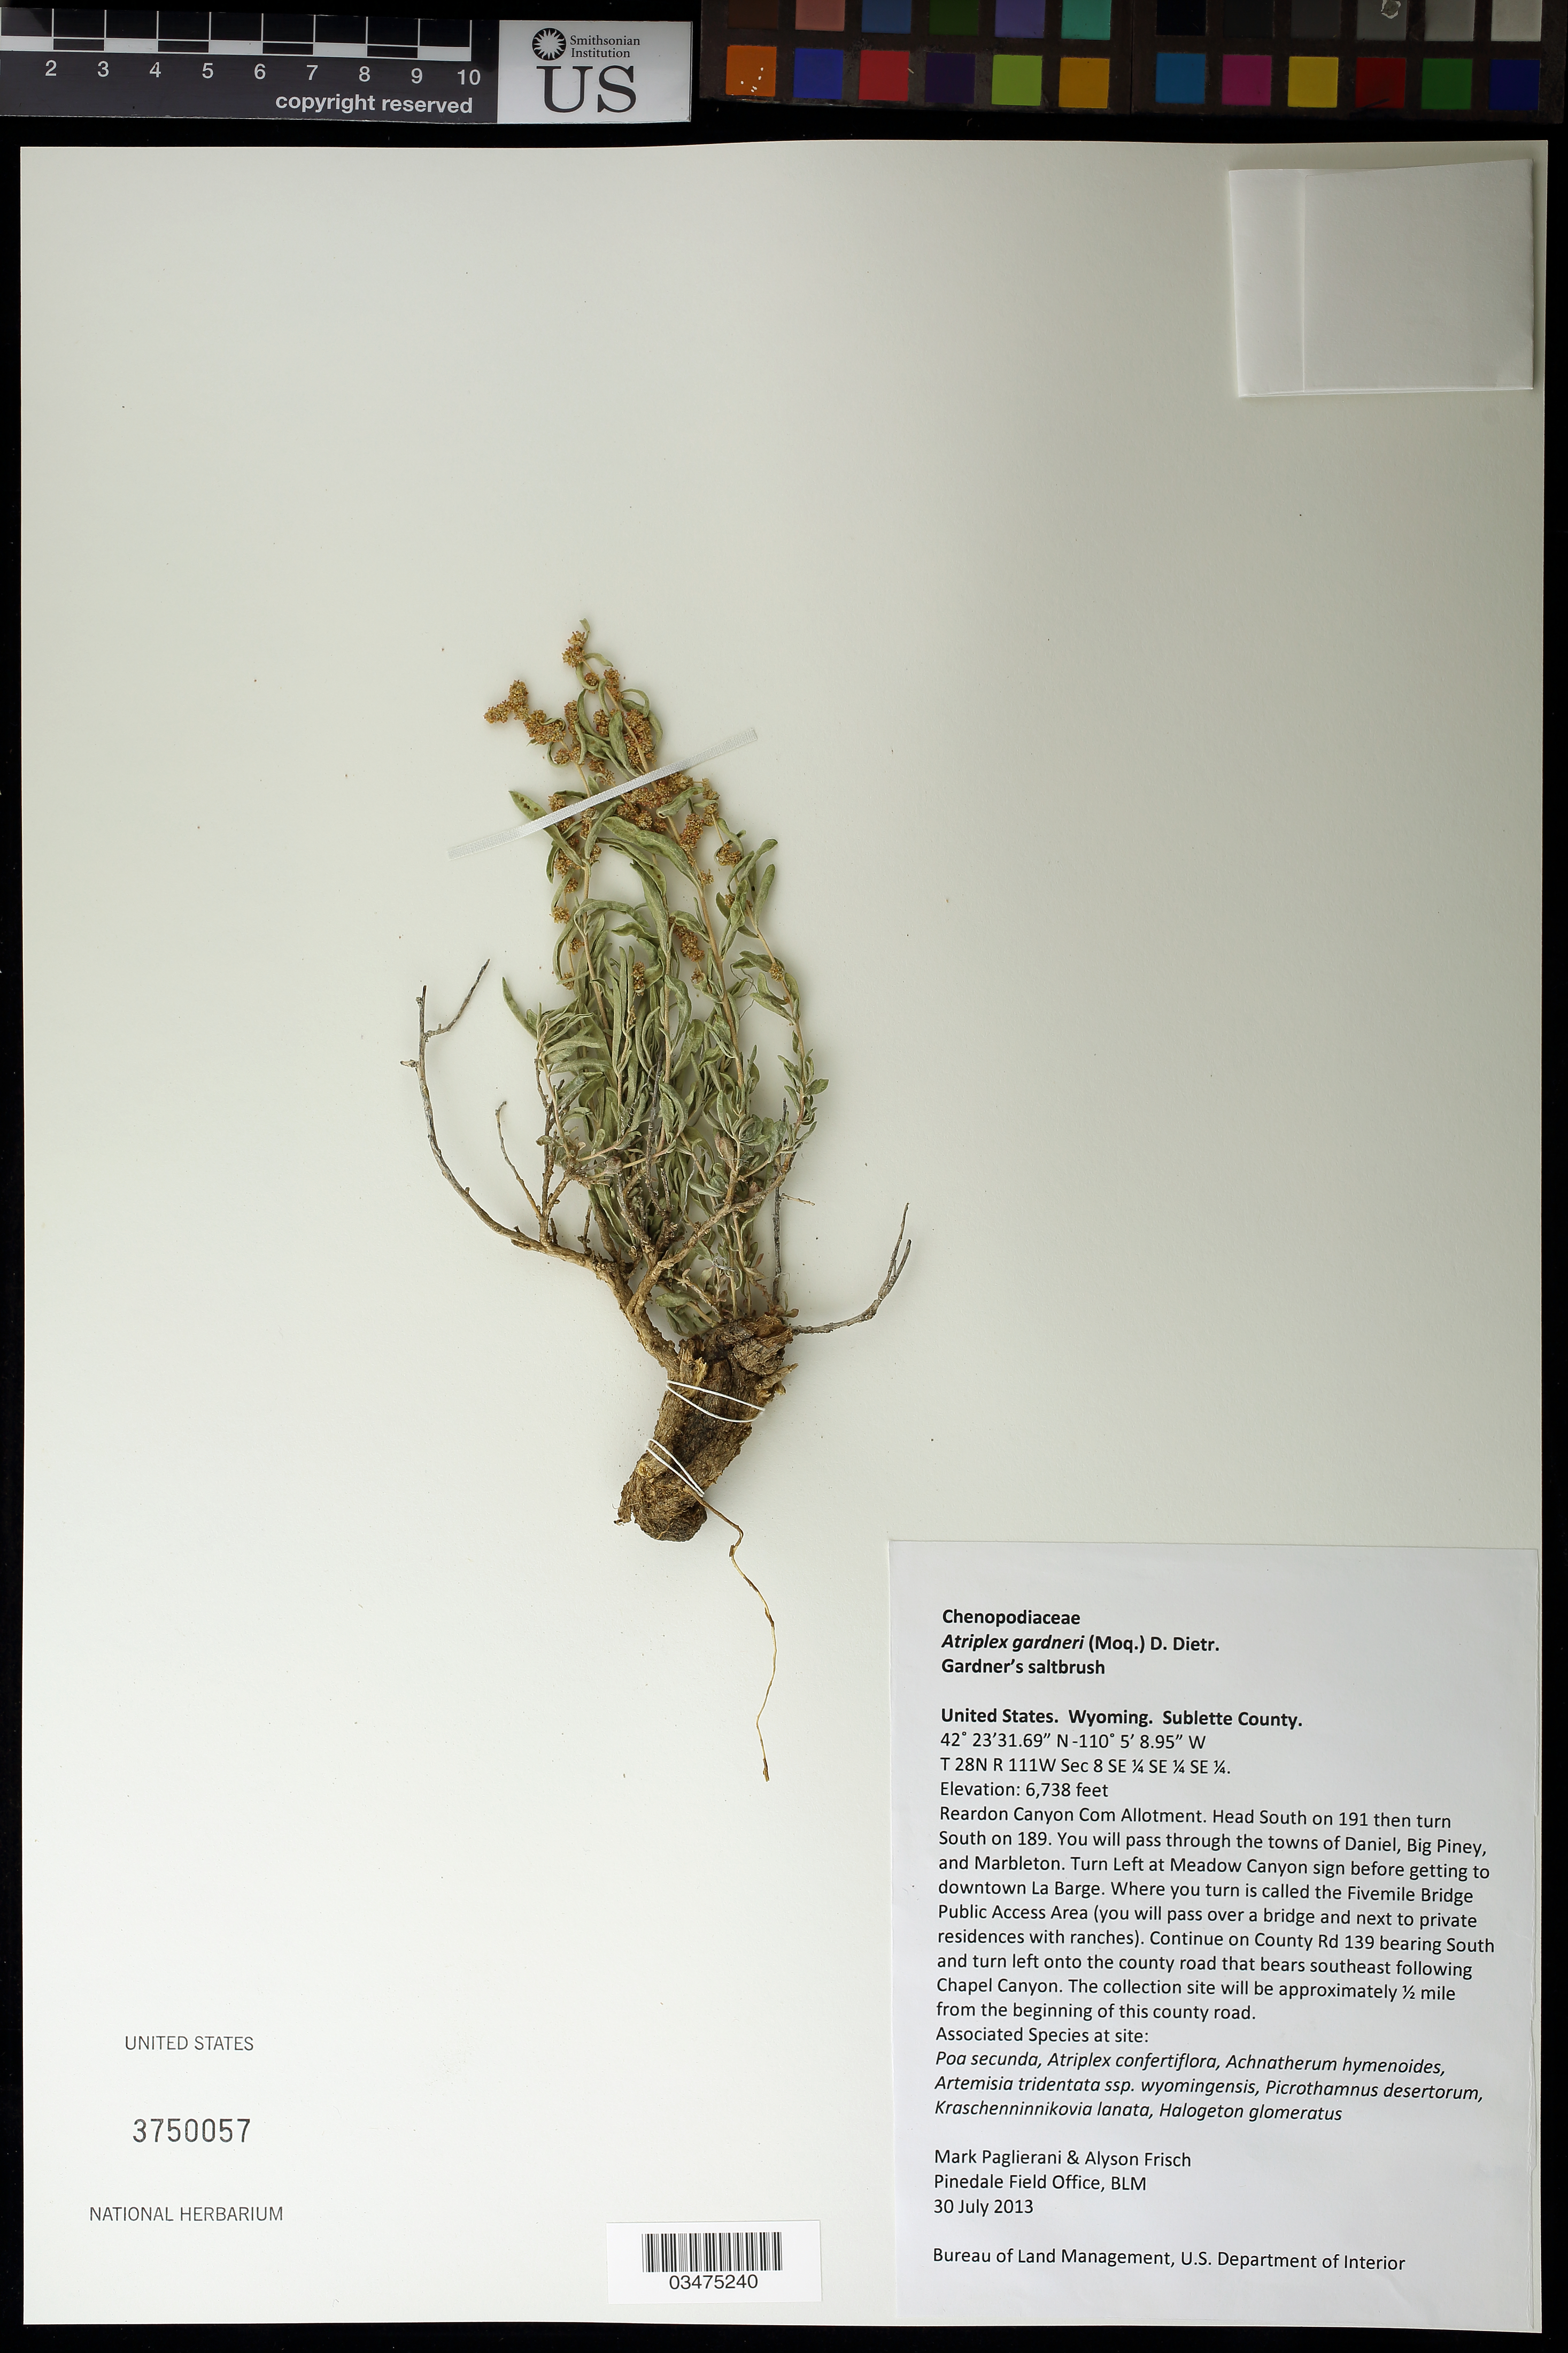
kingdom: Plantae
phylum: Tracheophyta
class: Magnoliopsida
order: Caryophyllales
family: Amaranthaceae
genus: Atriplex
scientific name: Atriplex gardneri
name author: (Moq.) D. Dietr.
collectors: M. Paglierani & A. Frisch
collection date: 2013-07-30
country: United States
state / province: Wyoming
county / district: Sublette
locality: Reardon Canyon Com Allotment.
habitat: With Poa secunda, Atriplex confertiflora, Halogeton glomeratus, ect.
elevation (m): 2054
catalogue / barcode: US 3750057